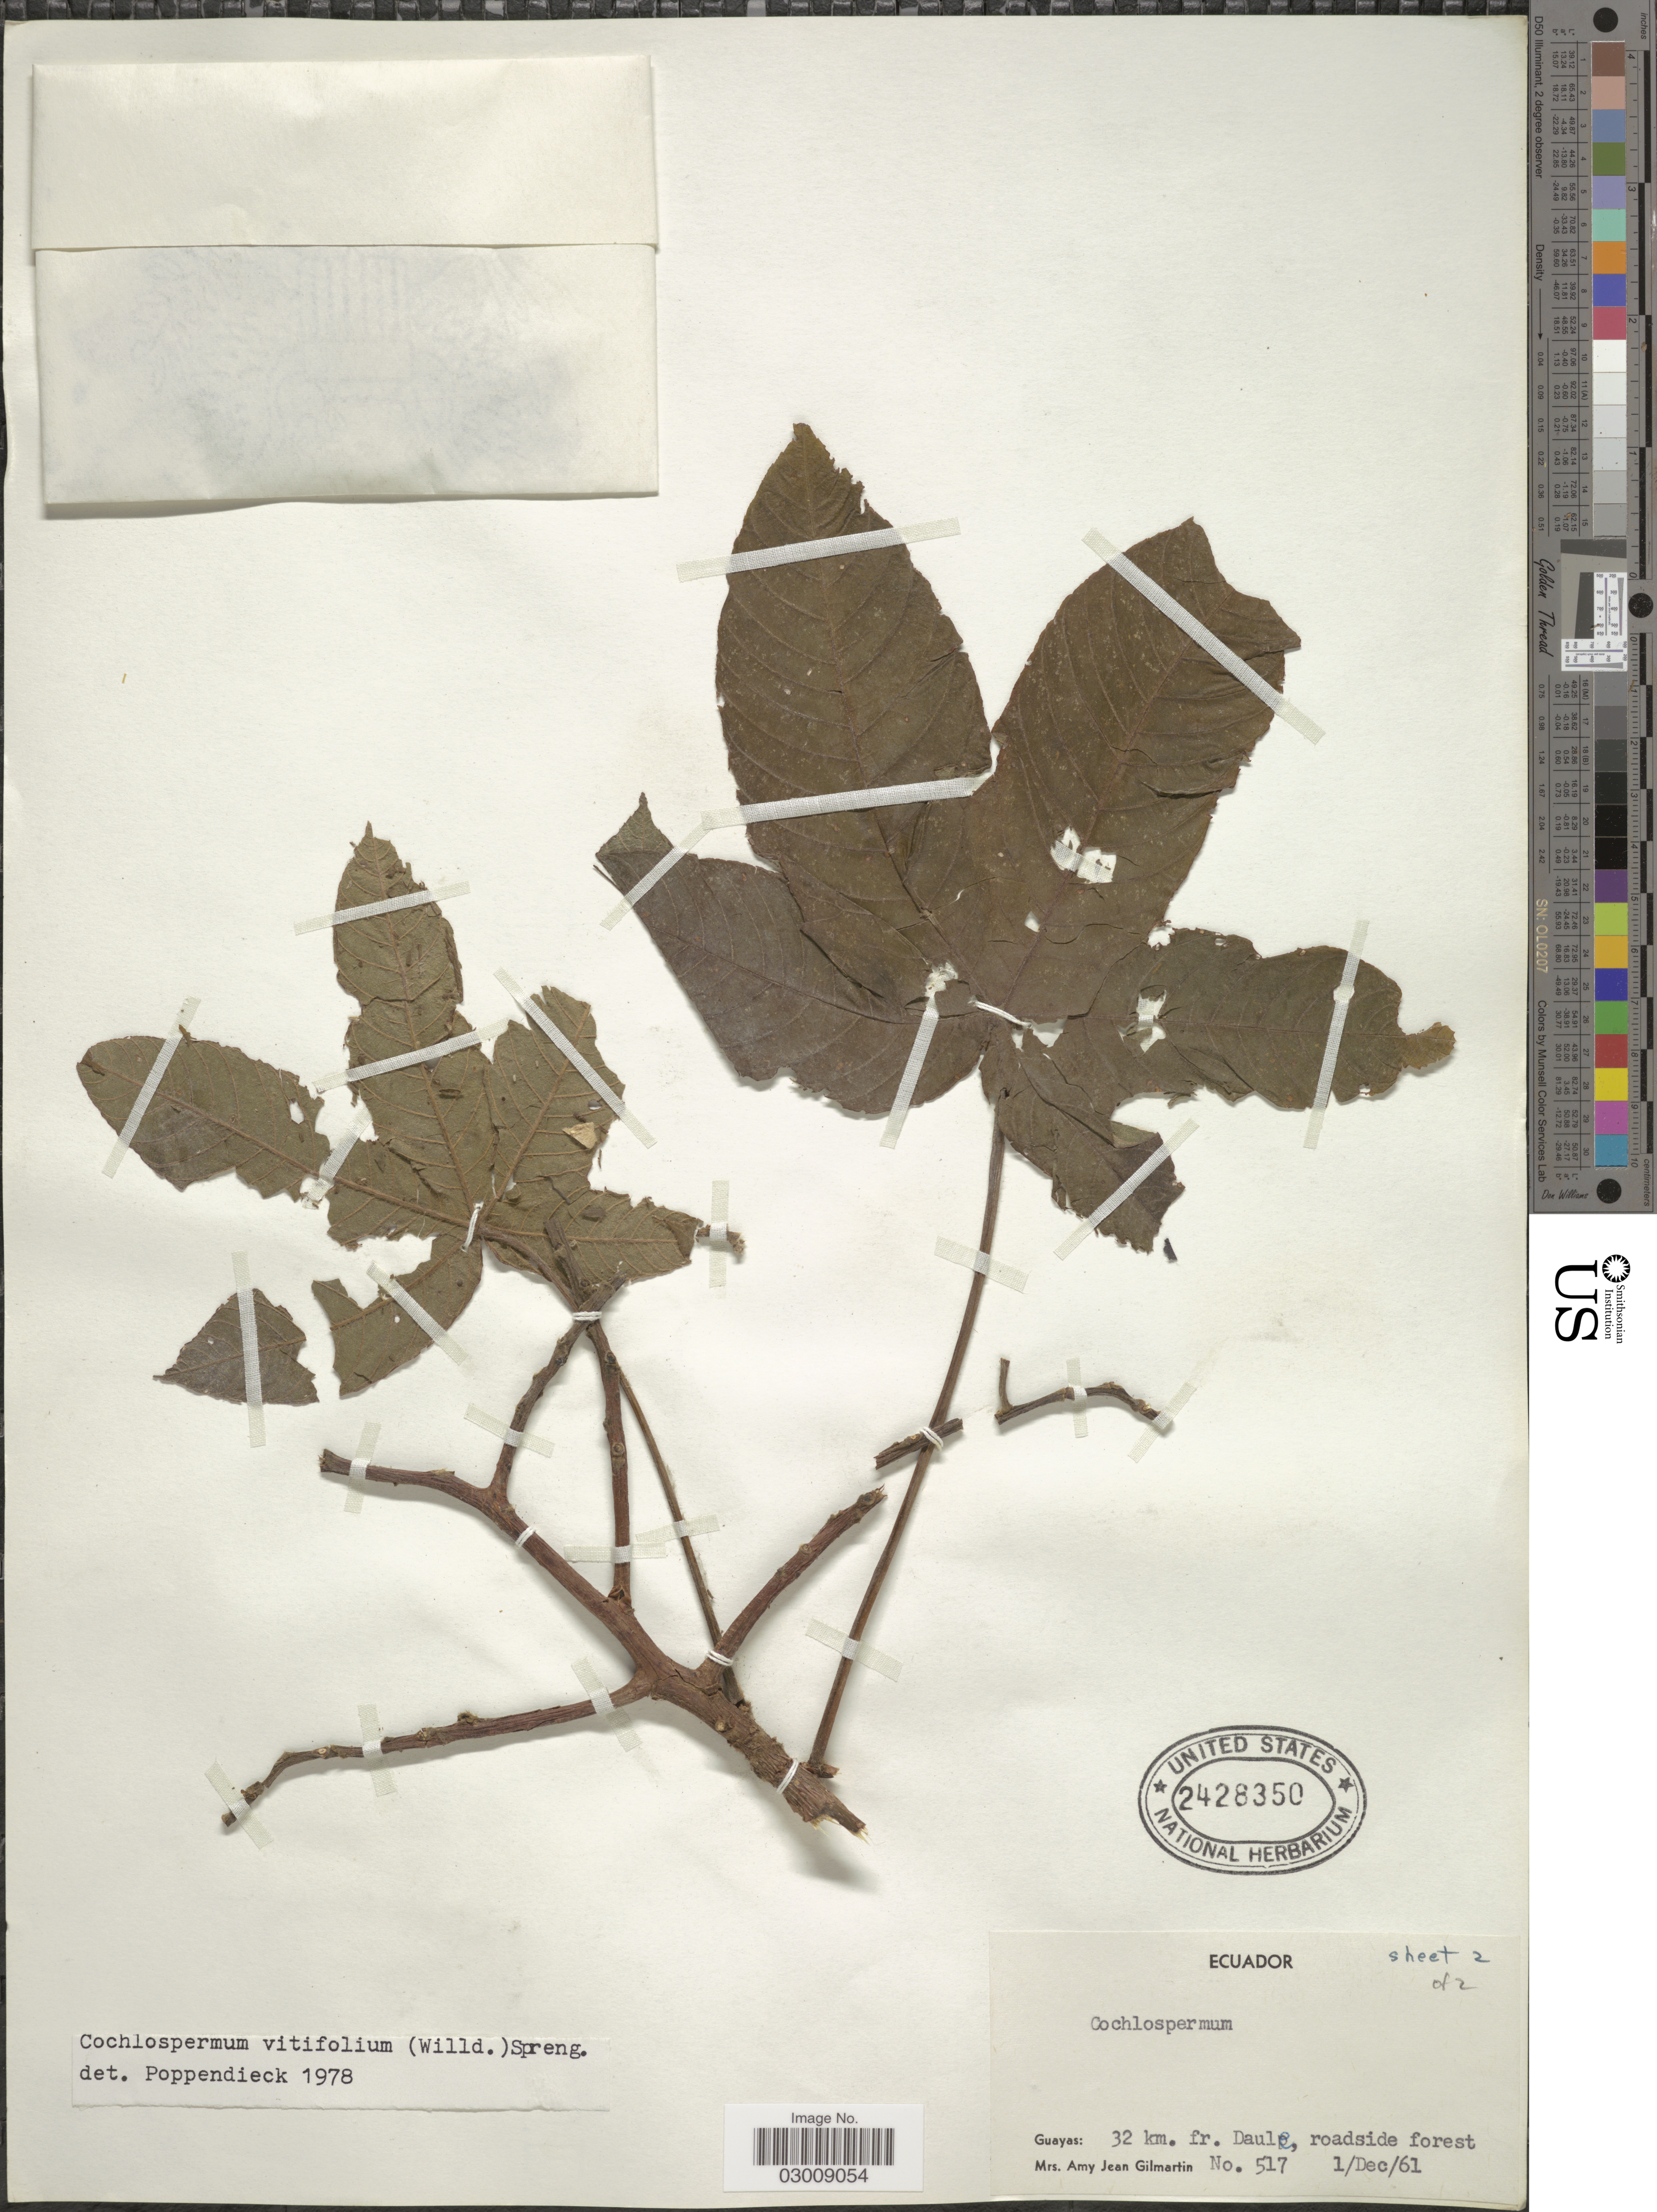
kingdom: Plantae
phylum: Tracheophyta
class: Magnoliopsida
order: Malvales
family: Cochlospermaceae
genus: Cochlospermum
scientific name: Cochlospermum vitifolium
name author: (Willd.) Spreng.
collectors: A. J. Gilmartin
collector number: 517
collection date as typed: Transcribed d/m/y: 1/12/61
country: Ecuador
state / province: Guayas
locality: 32 km. from Daule, roadside forest.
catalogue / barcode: US 2428350